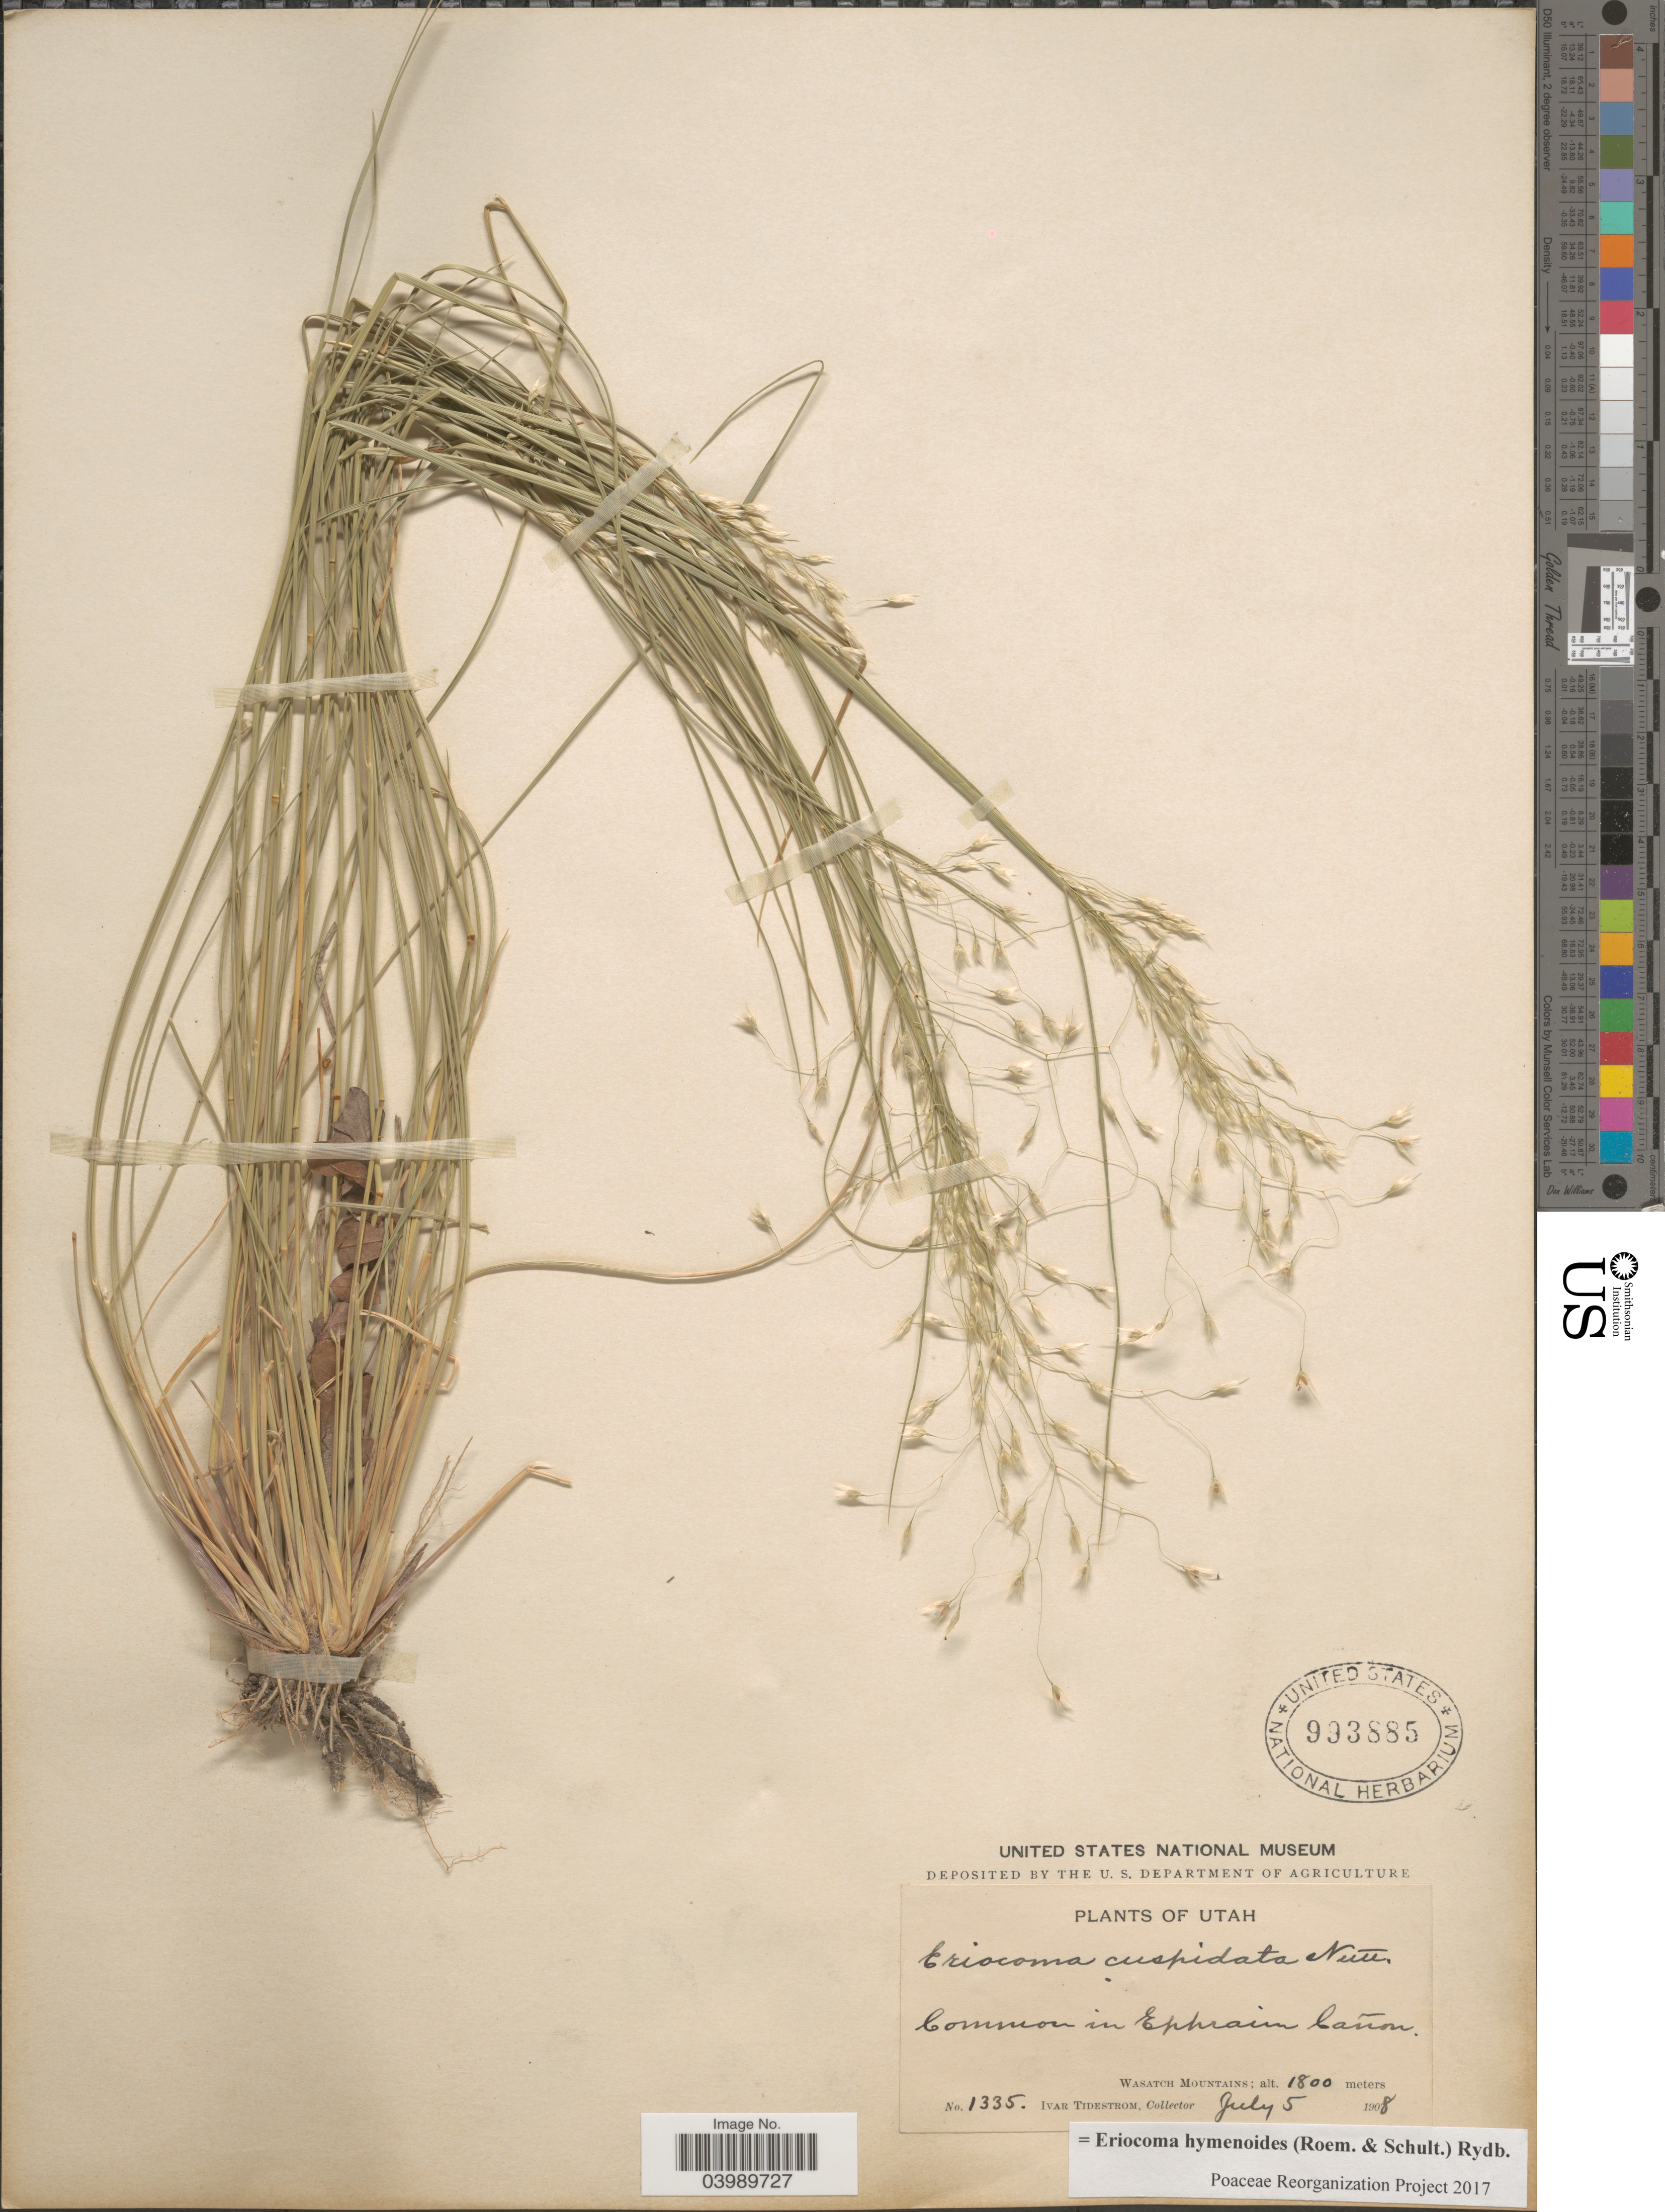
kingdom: Plantae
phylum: Tracheophyta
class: Liliopsida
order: Poales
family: Poaceae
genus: Eriocoma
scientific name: Eriocoma hymenoides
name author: (Roem. & Schult.) Rydb.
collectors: I. F. Tidestrom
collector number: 1335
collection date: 1908-07-05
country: United States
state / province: Utah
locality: Common in Ephraim Cañon. Wasatch Mountains.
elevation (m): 1800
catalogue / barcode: US 993885